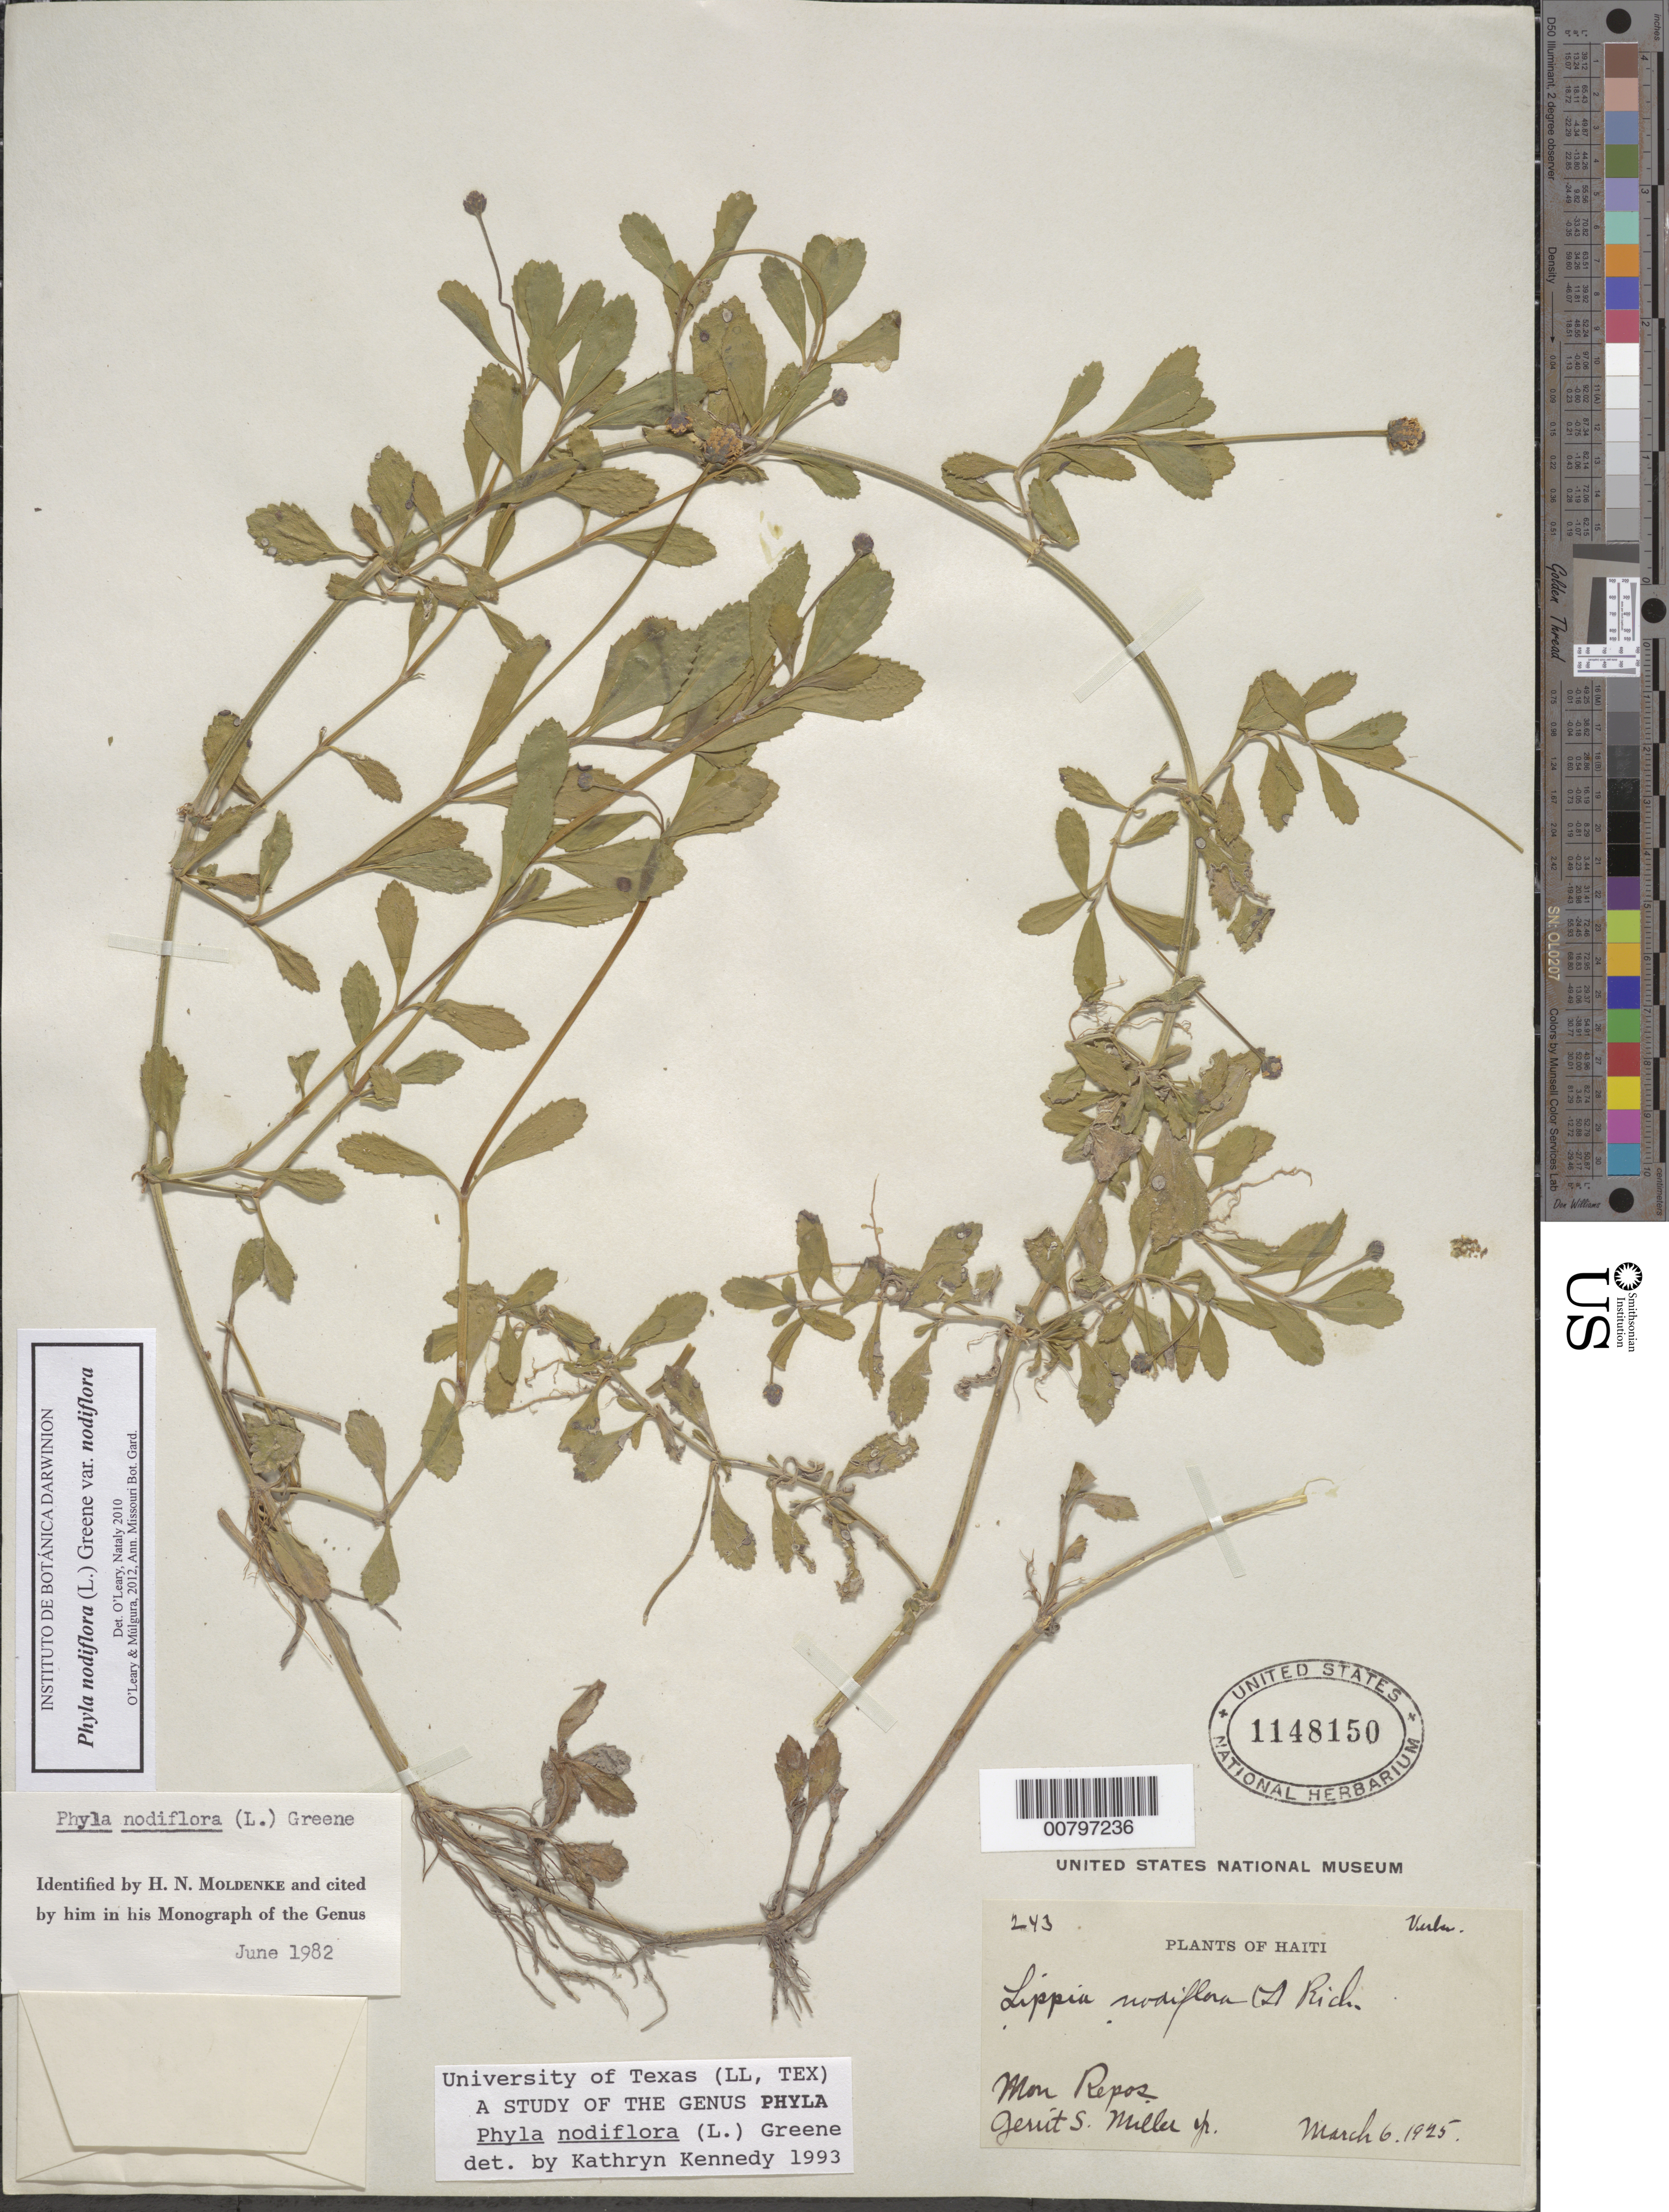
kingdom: Plantae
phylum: Tracheophyta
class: Magnoliopsida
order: Lamiales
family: Verbenaceae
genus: Phyla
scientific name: Phyla nodiflora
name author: (L.) Greene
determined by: Kennedy, K.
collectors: G. S. Miller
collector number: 243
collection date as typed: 06 Mar 1925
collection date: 1925-03-06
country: Haiti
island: Hispaniola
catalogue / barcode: US 1148150